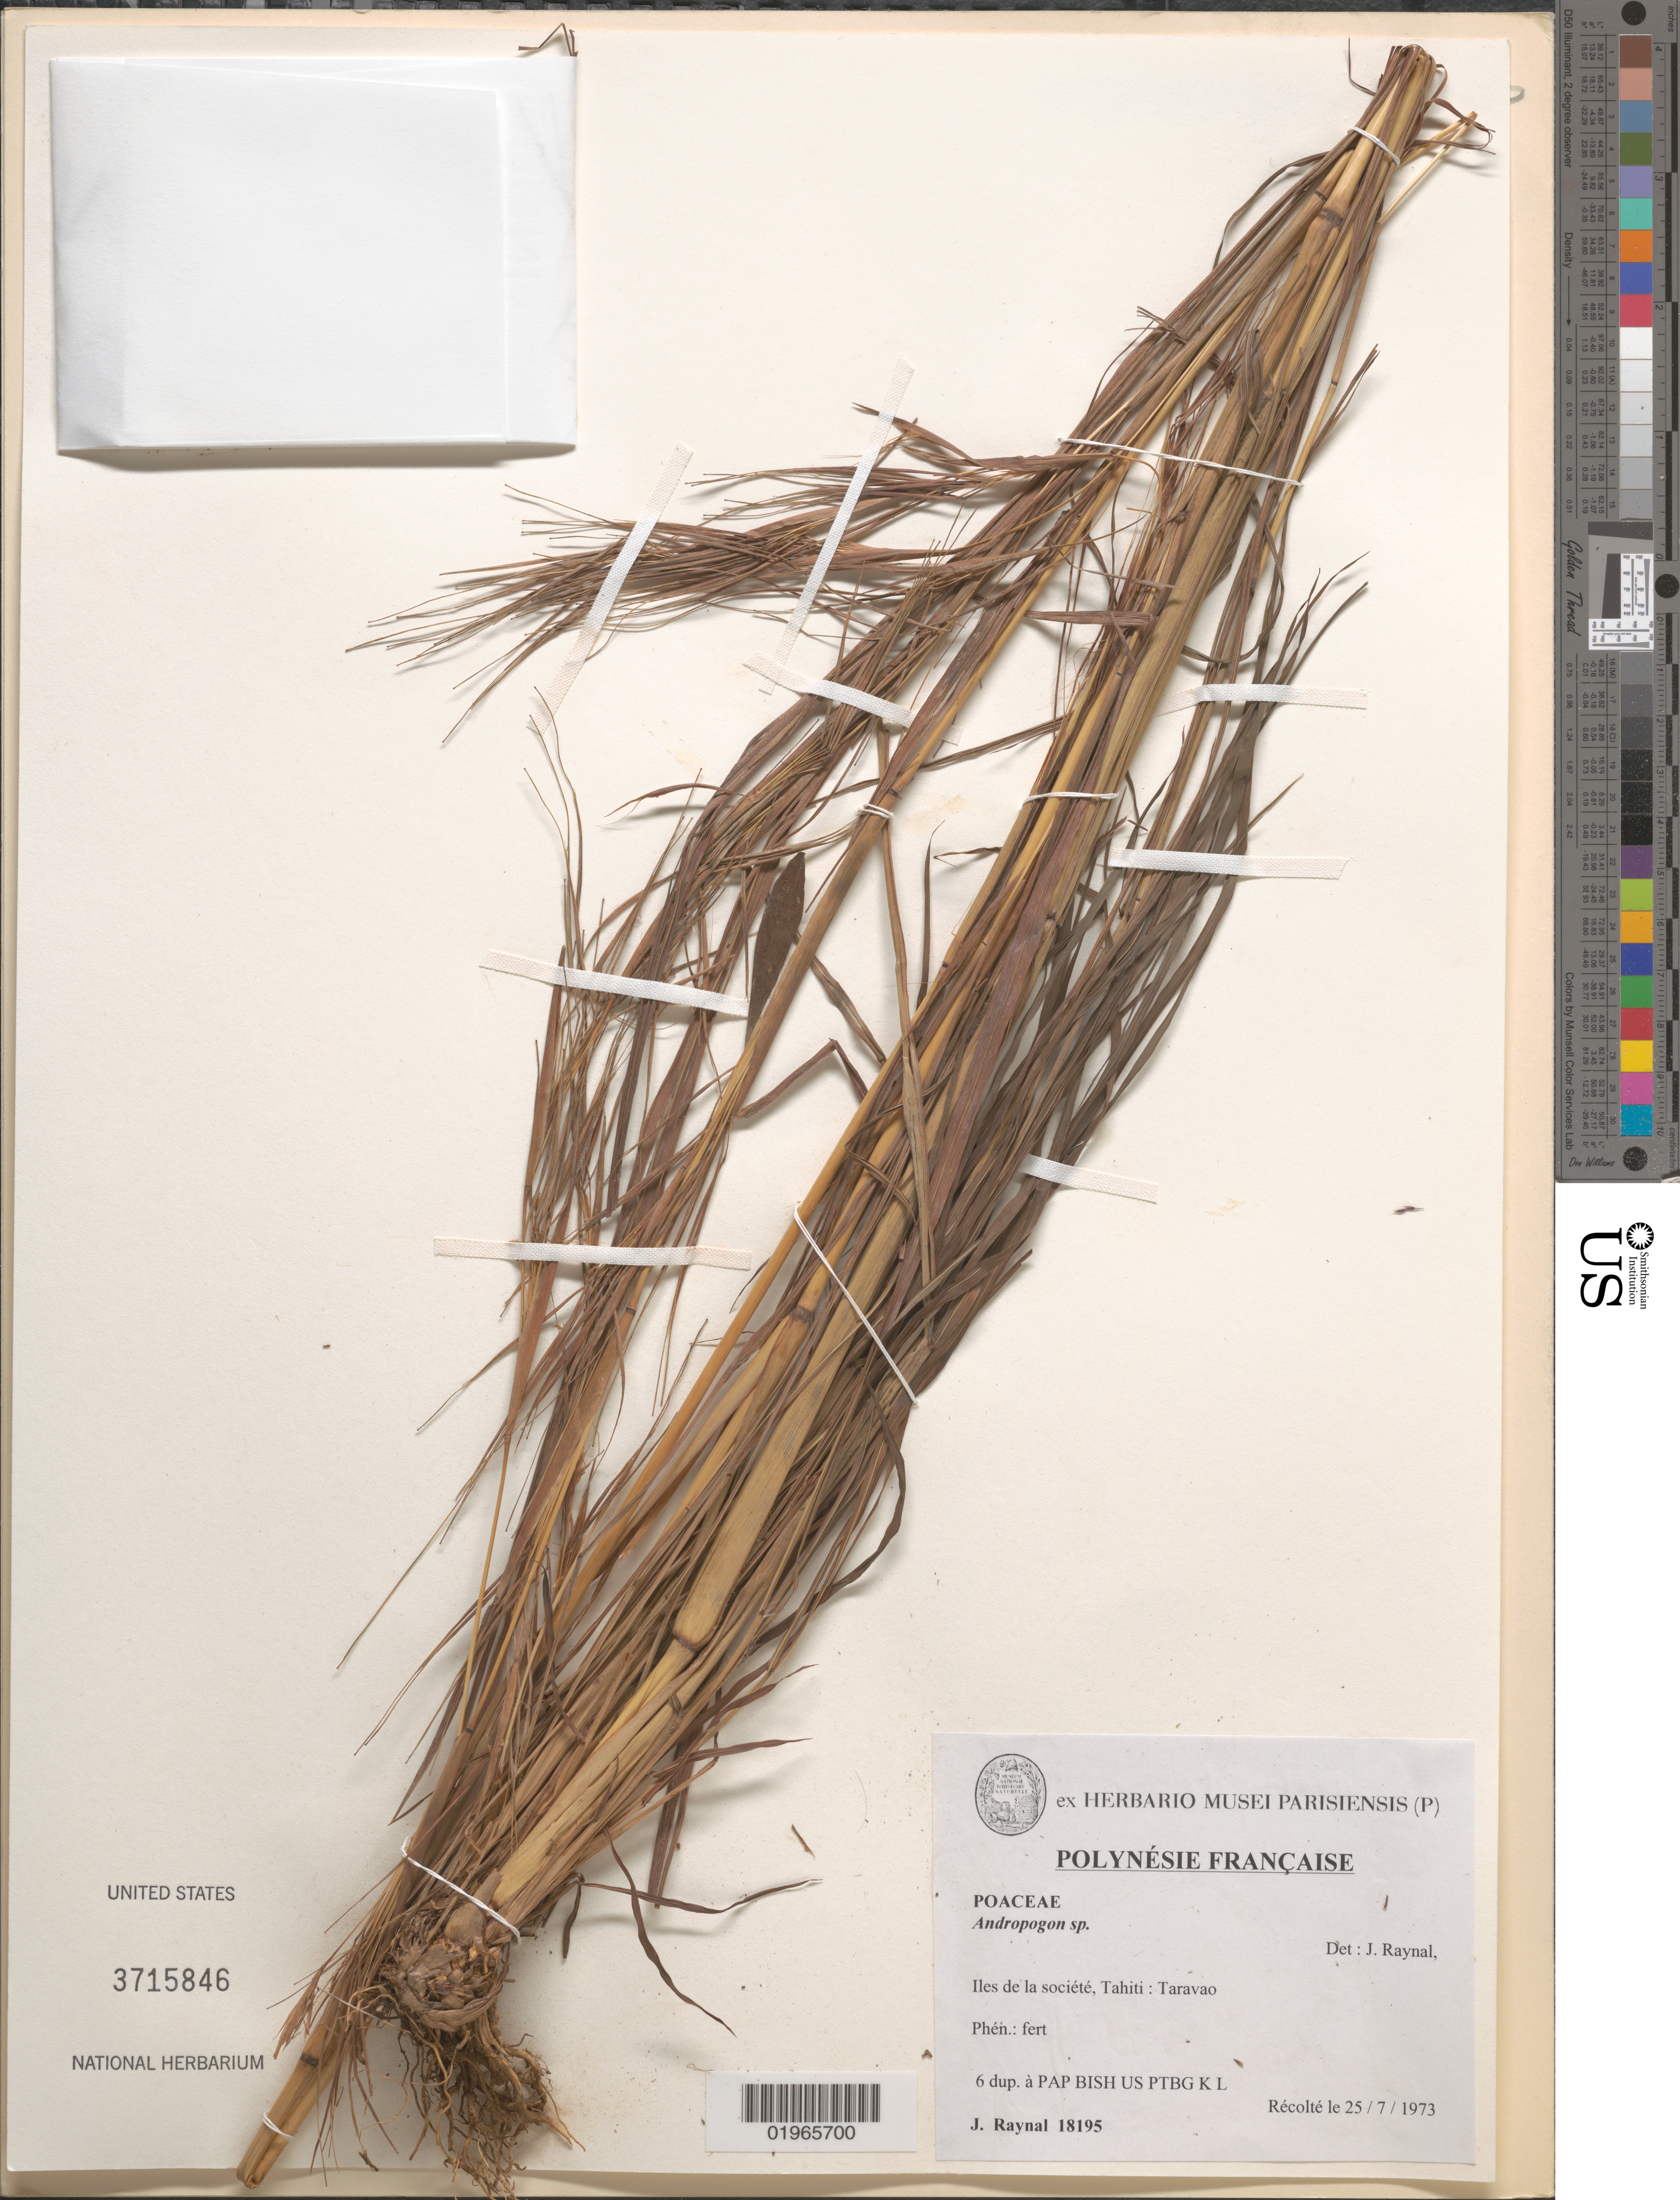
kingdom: Plantae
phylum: Tracheophyta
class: Liliopsida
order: Poales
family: Poaceae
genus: Andropogon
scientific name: Andropogon sp.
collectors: J. Raynal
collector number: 18195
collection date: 1973-07-25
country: French Polynesia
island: Tahiti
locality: Taravao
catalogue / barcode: US 3715846